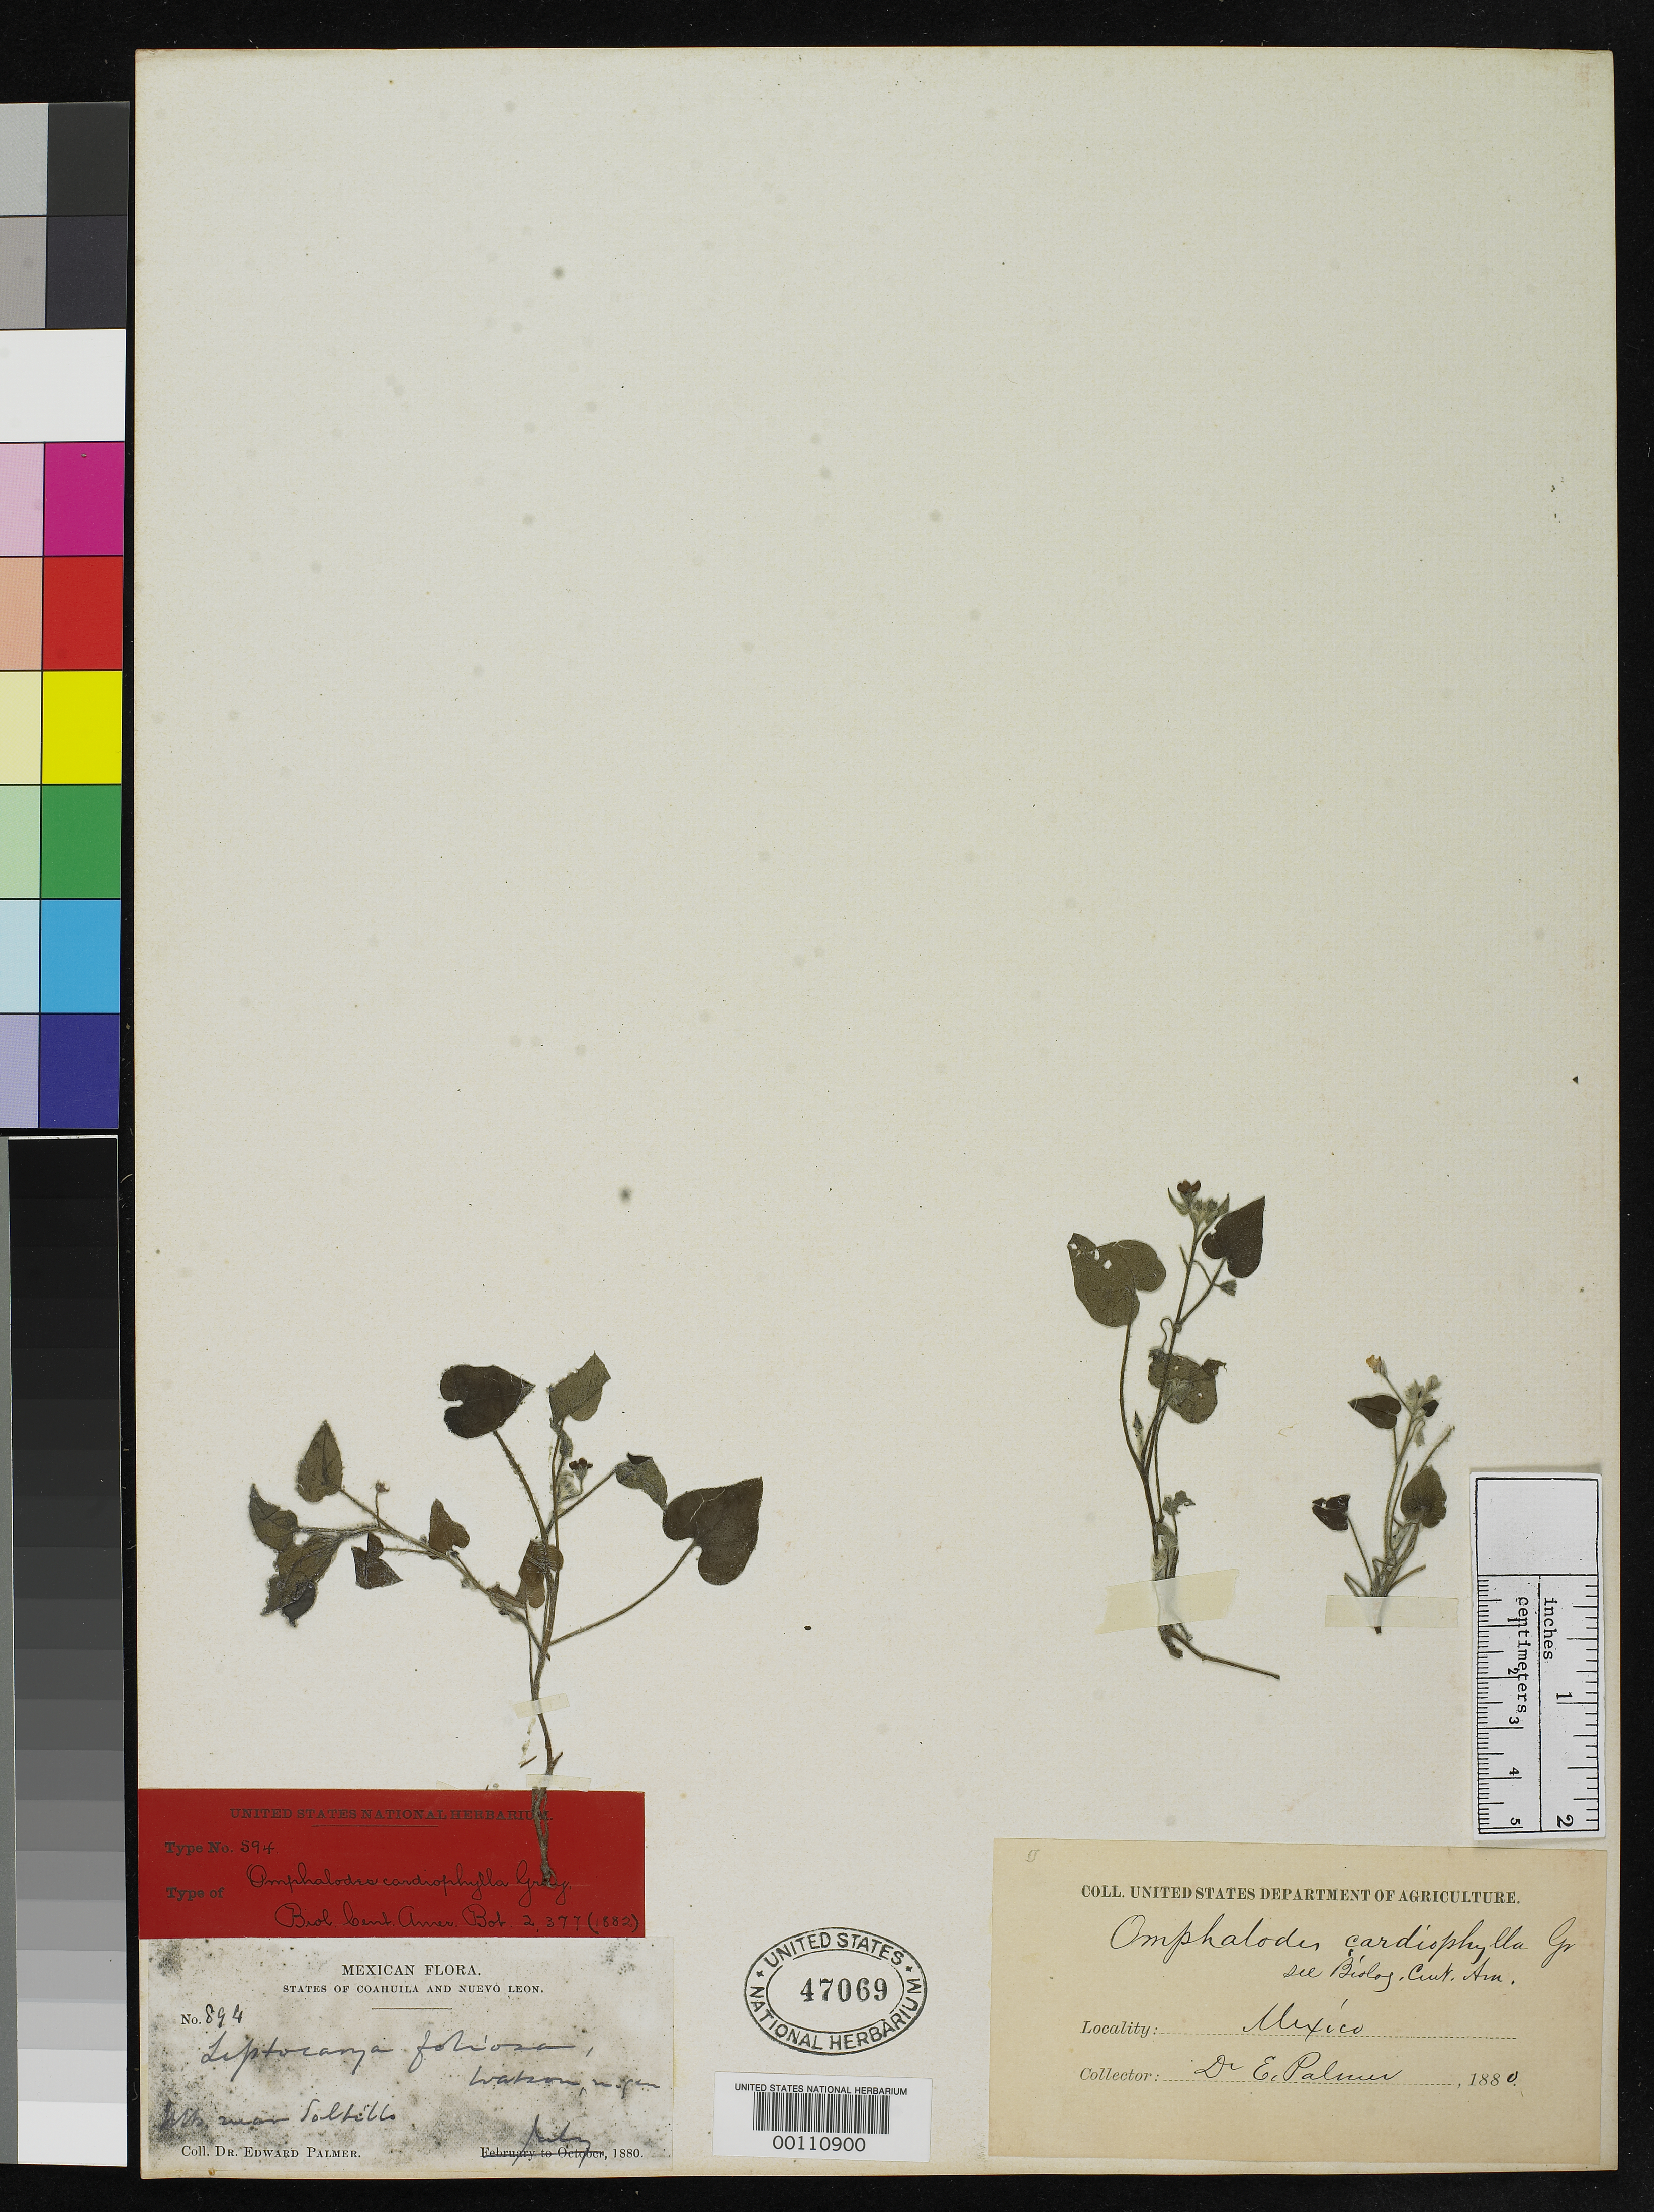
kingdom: Plantae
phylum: Tracheophyta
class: Magnoliopsida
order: Boraginales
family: Boraginaceae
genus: Omphalodes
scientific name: Omphalodes cardiophylla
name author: A. Gray in Hemsl.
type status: Isotype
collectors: E. Palmer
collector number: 894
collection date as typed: Jul 1880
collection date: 1880-07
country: Mexico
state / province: Coahuila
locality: Near Saltillo.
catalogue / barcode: US 47069